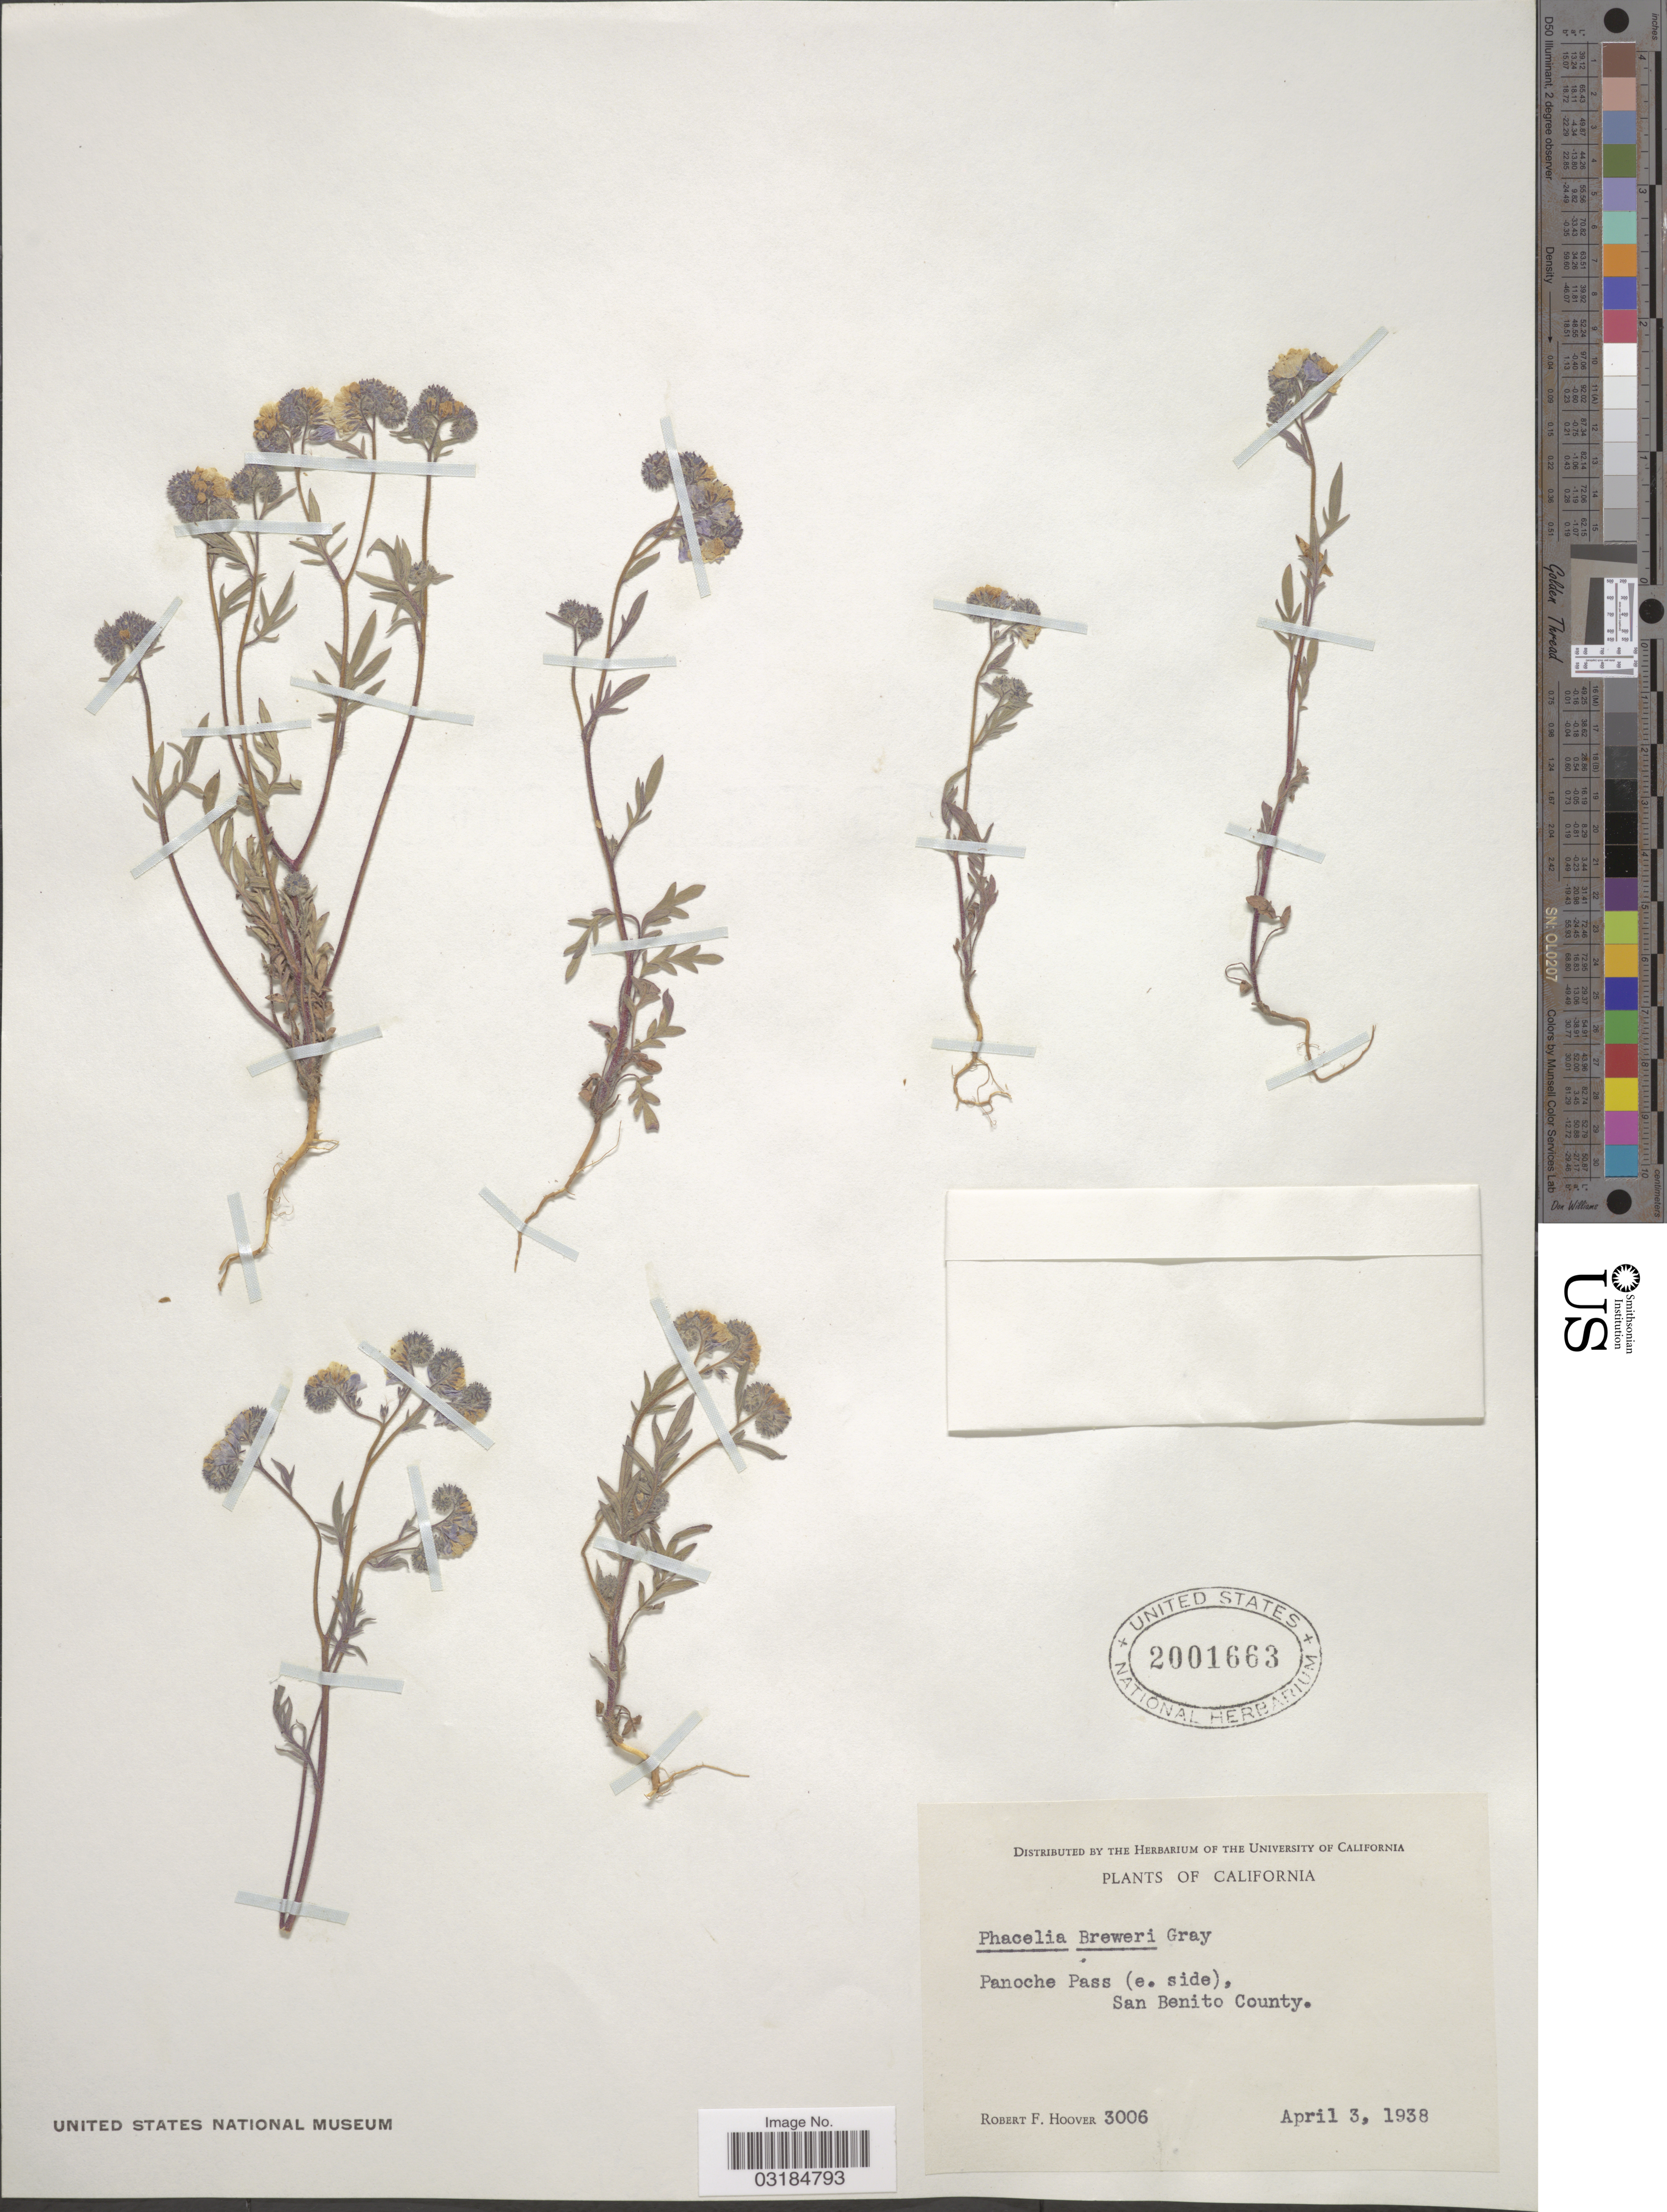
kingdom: Plantae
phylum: Tracheophyta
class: Magnoliopsida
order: Boraginales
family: Hydrophyllaceae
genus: Phacelia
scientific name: Phacelia breweri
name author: A. Gray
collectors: R. F. Hoover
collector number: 3006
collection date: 1938-04-03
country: United States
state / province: California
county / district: San Benito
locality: Panoche Pass (e. side), San Benito County.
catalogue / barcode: US 2001663